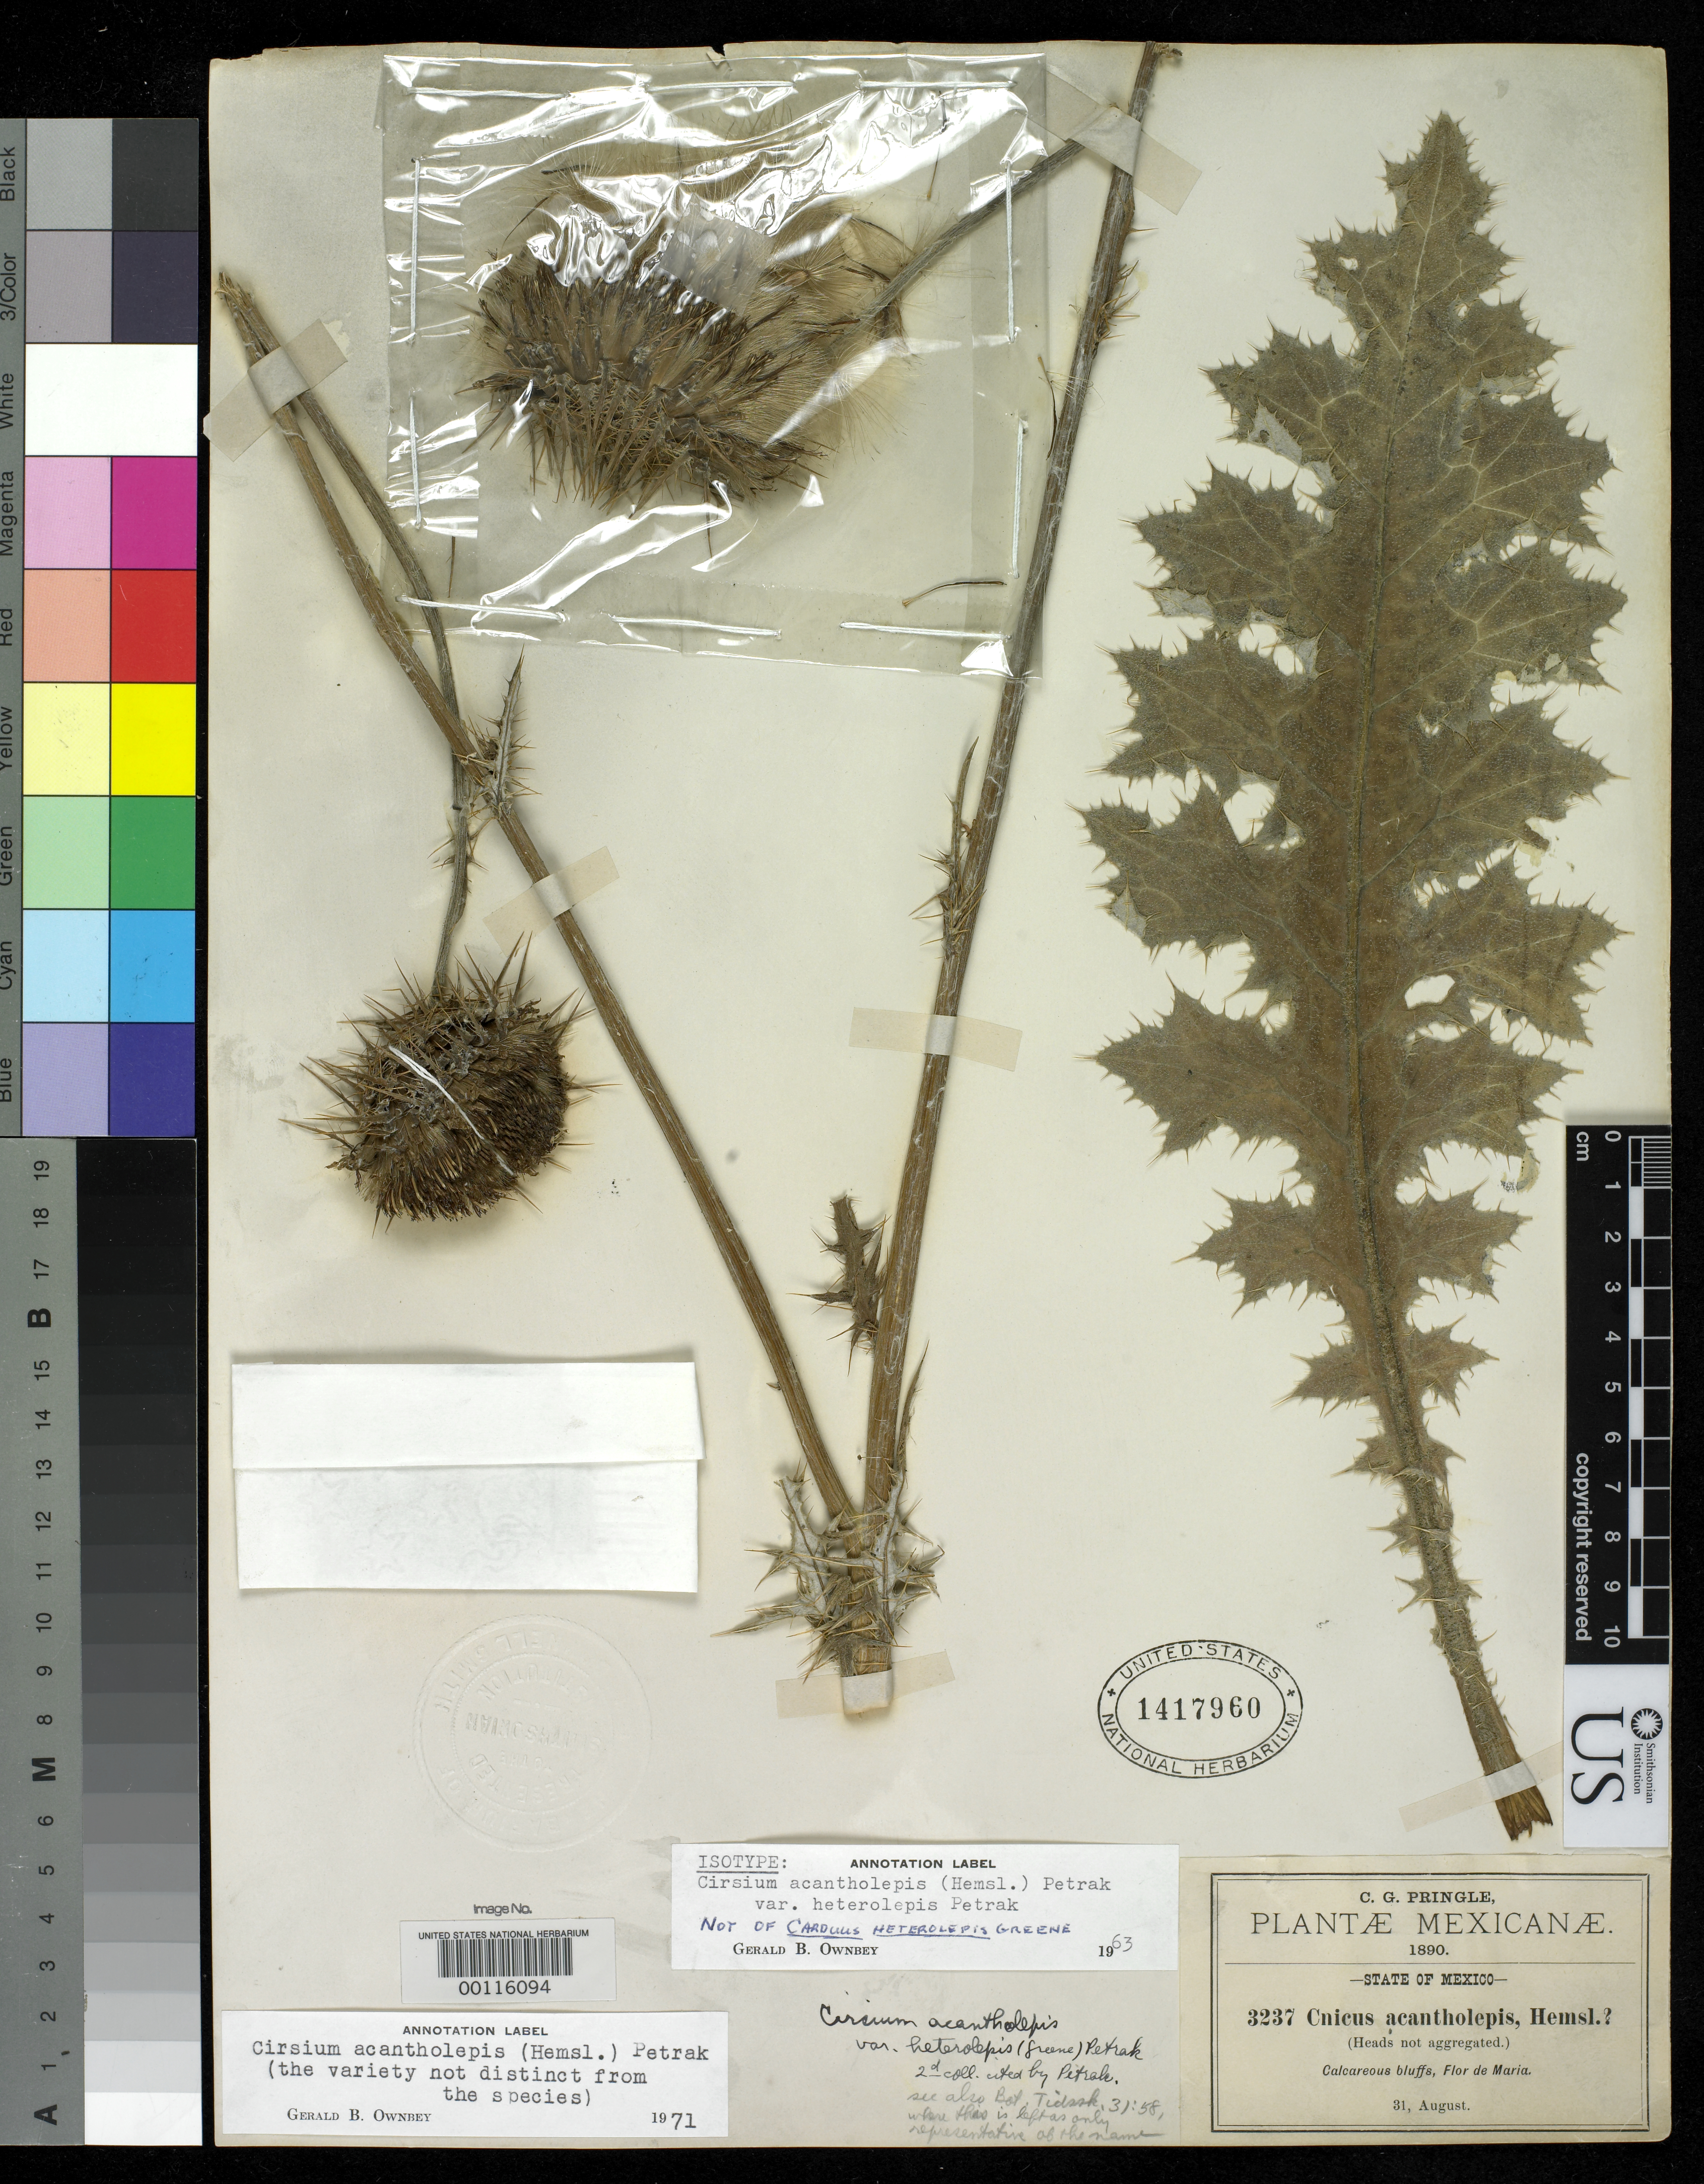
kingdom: Plantae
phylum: Tracheophyta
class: Magnoliopsida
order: Asterales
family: Asteraceae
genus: Cirsium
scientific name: Cirsium acantholepis var. heterolepis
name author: Petr.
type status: Isotype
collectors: C. G. Pringle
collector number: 3237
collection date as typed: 31 Aug 1890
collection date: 1890-08-31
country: Mexico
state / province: México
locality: Flor de Maria.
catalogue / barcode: US 1417960